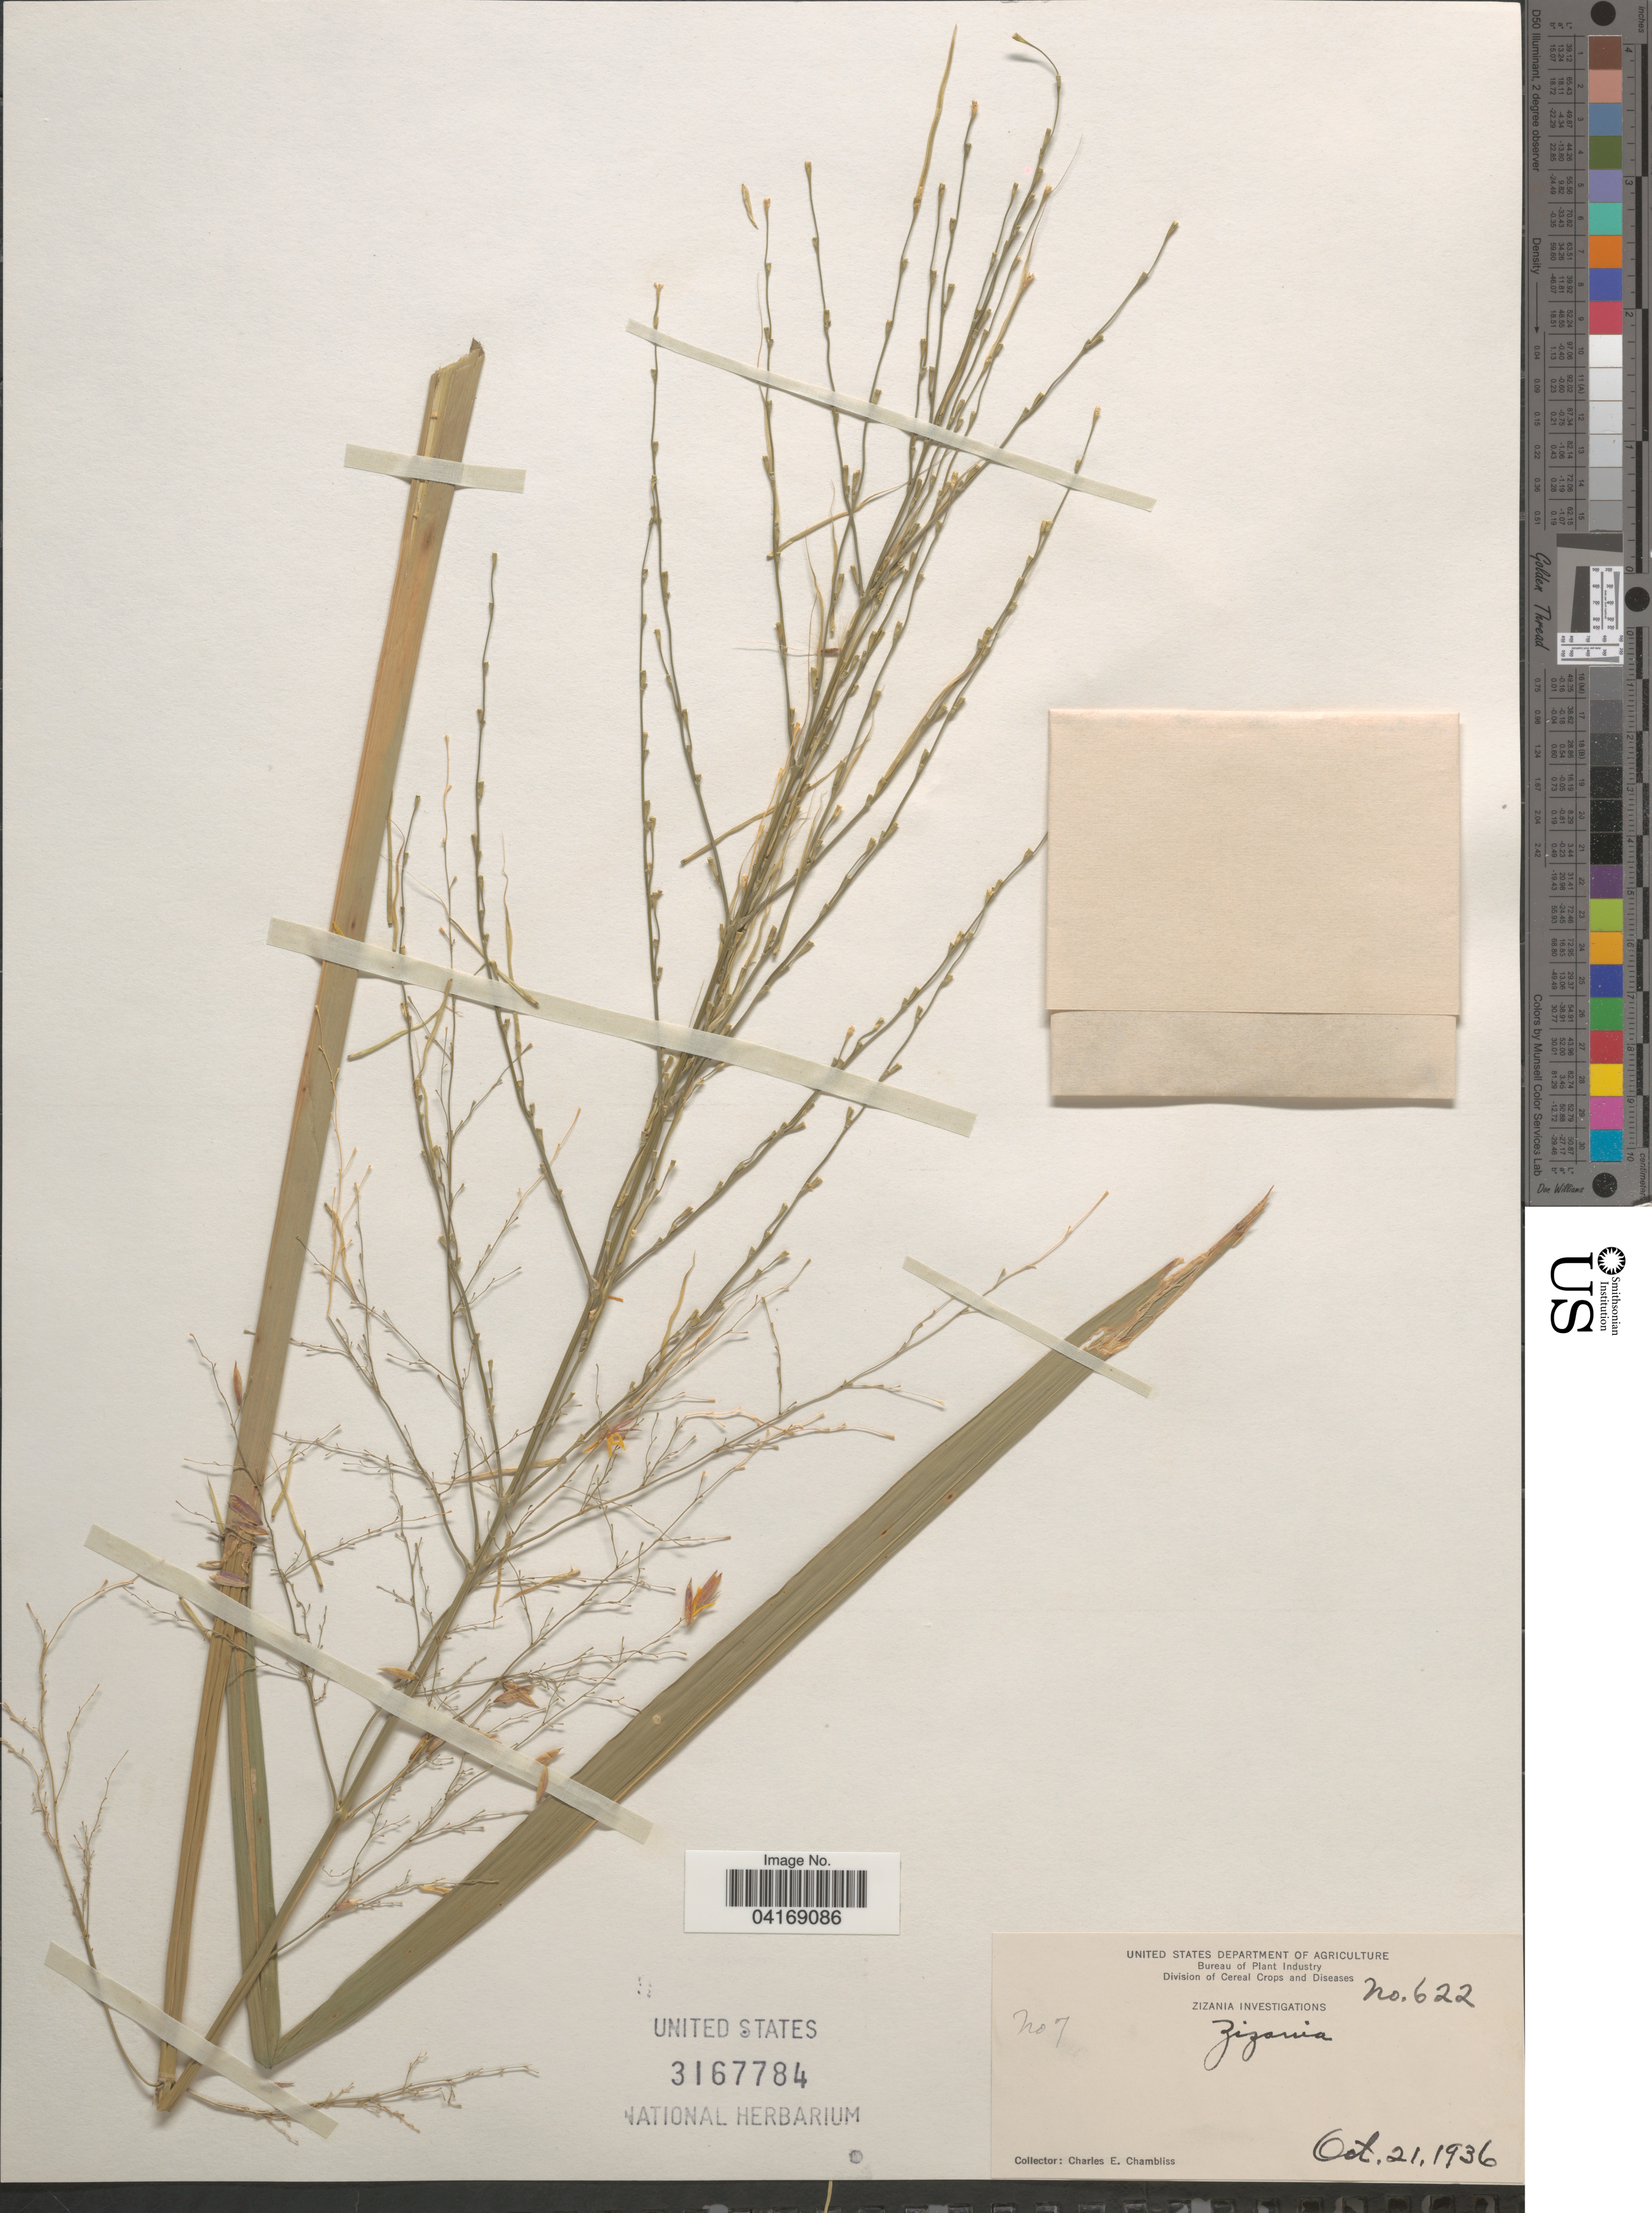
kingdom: Plantae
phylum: Tracheophyta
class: Liliopsida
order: Poales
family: Poaceae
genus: Zizania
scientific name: Zizania sp.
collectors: C. Chambliss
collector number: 622/7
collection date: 1936-10-21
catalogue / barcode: US 3167784